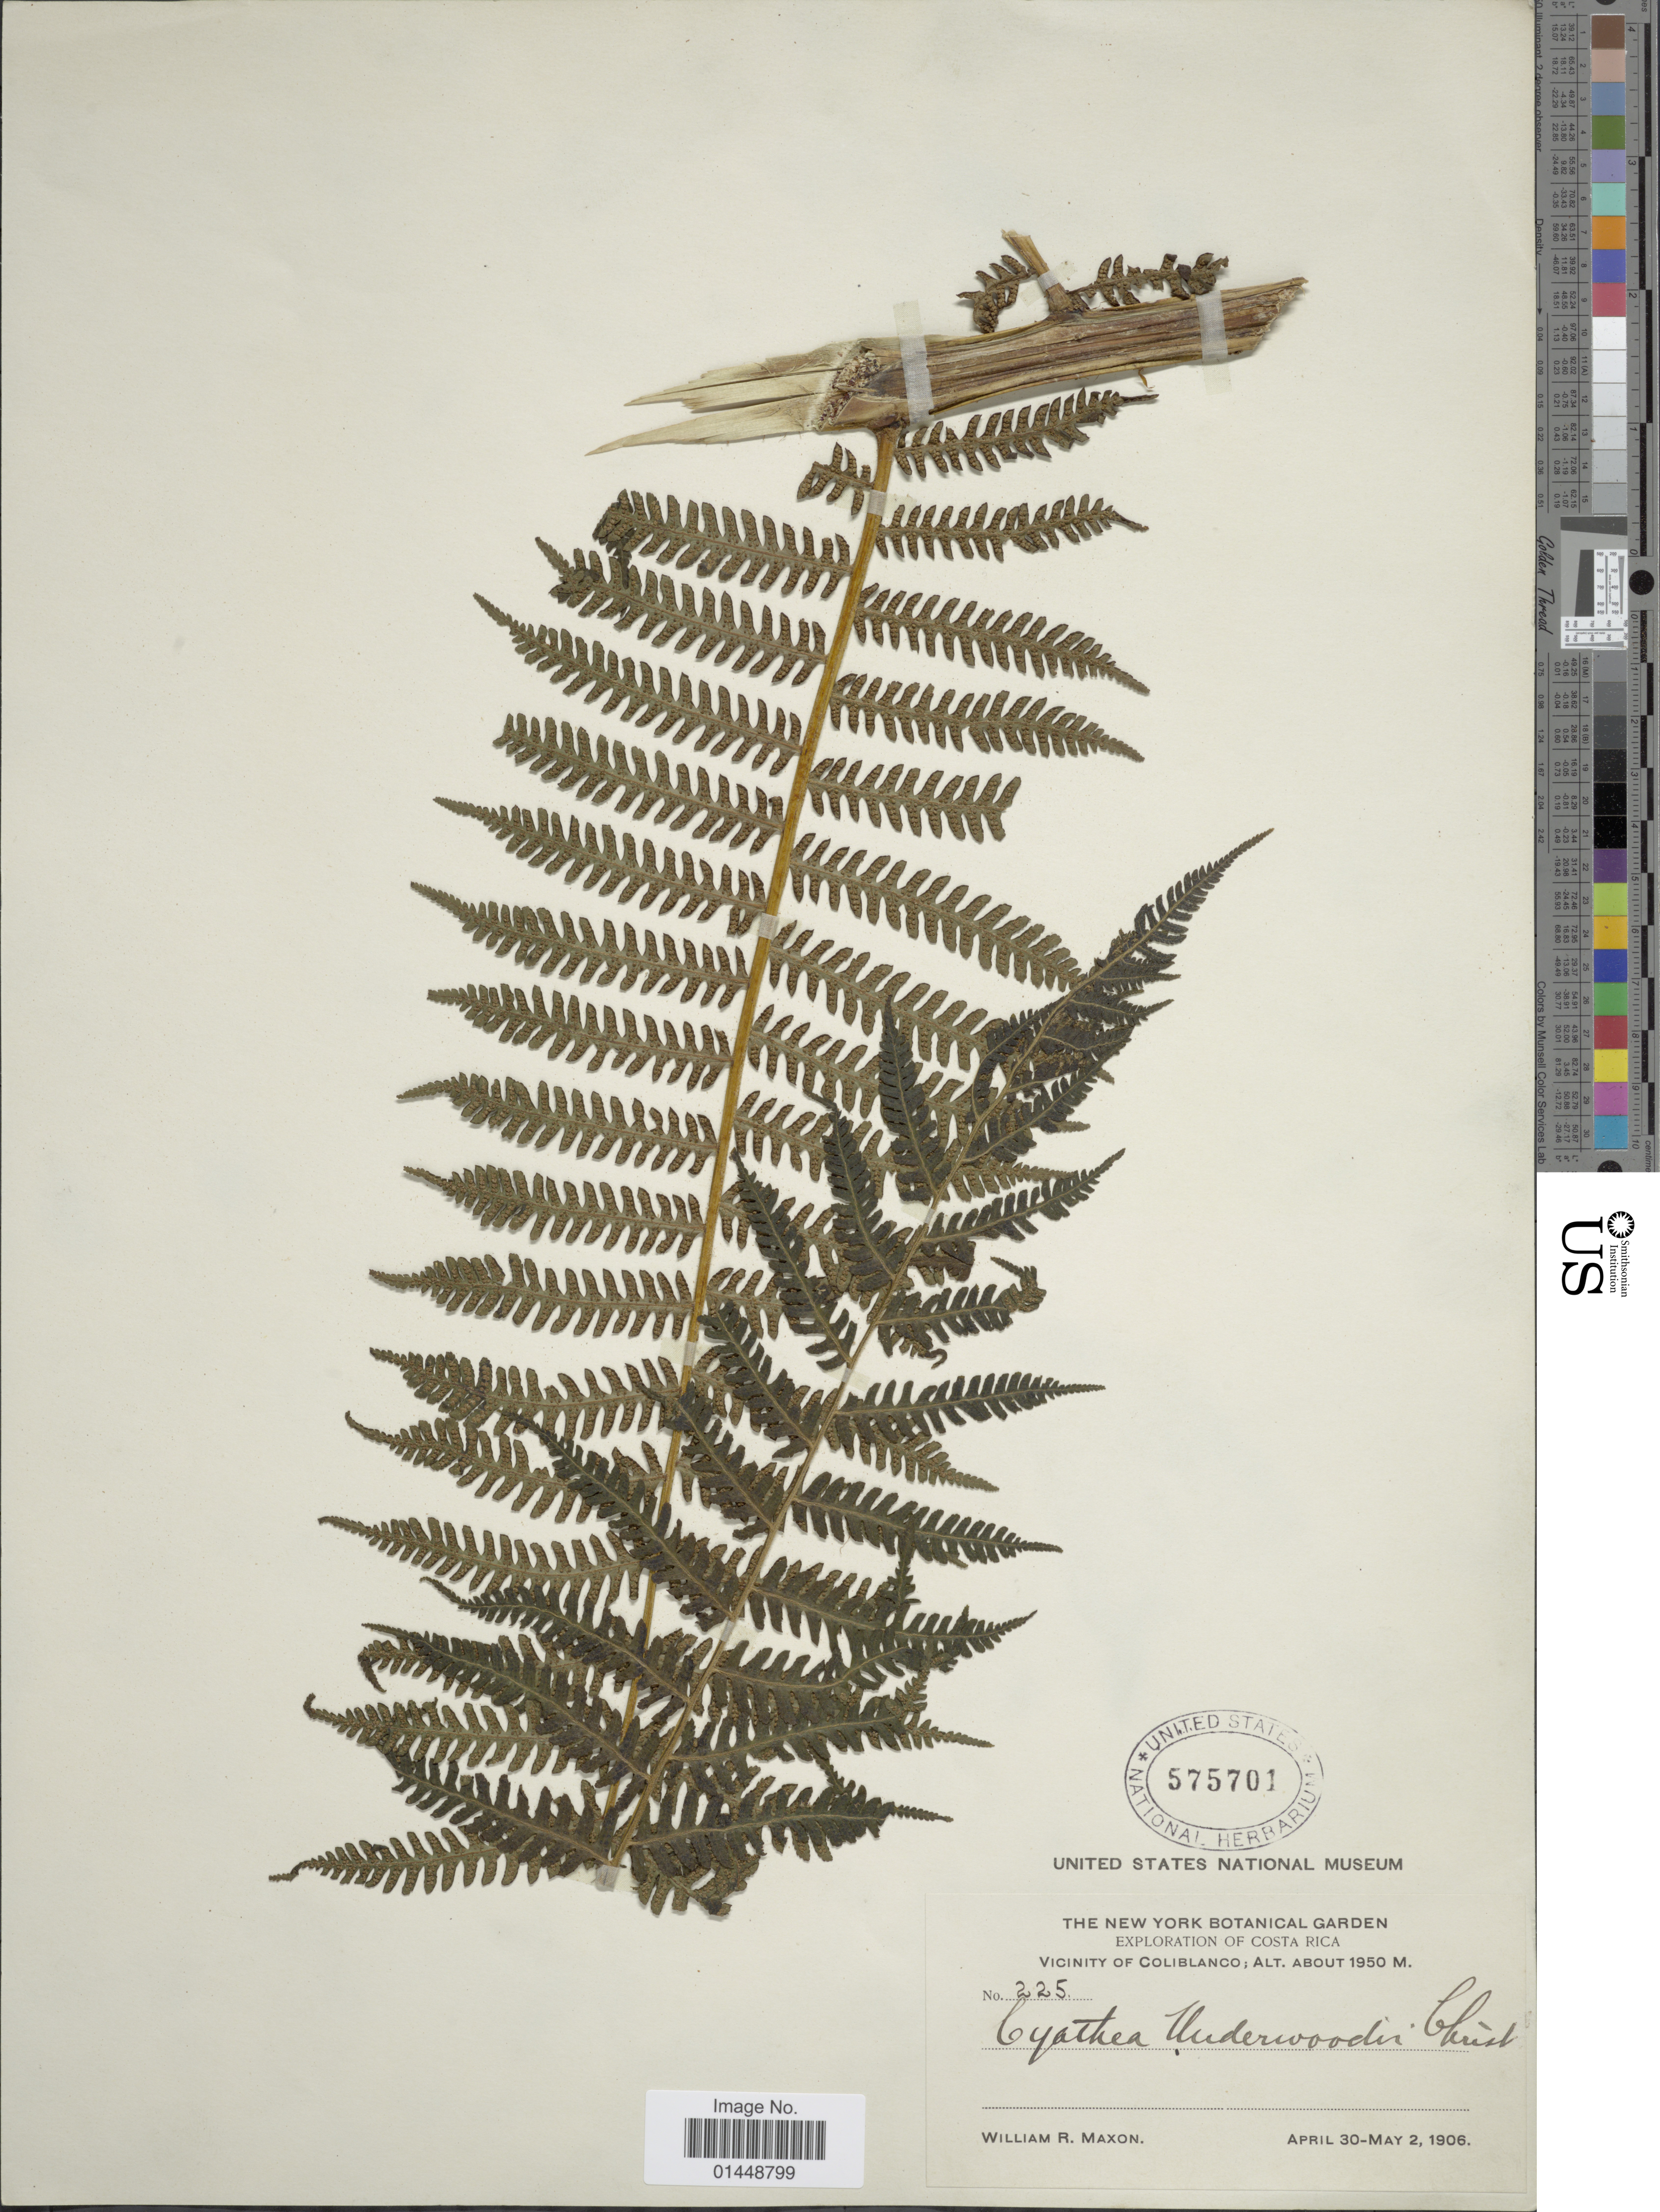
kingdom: Plantae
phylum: Tracheophyta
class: Polypodiopsida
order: Cyatheales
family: Cyatheaceae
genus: Cyathea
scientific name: Cyathea fulva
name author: (M. Martens & Galeotti) Fée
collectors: W. R. Maxon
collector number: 225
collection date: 1906-04-30/1906-05-02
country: Costa Rica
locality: Vicinity of Coliblanco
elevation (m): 1950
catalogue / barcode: US 575701